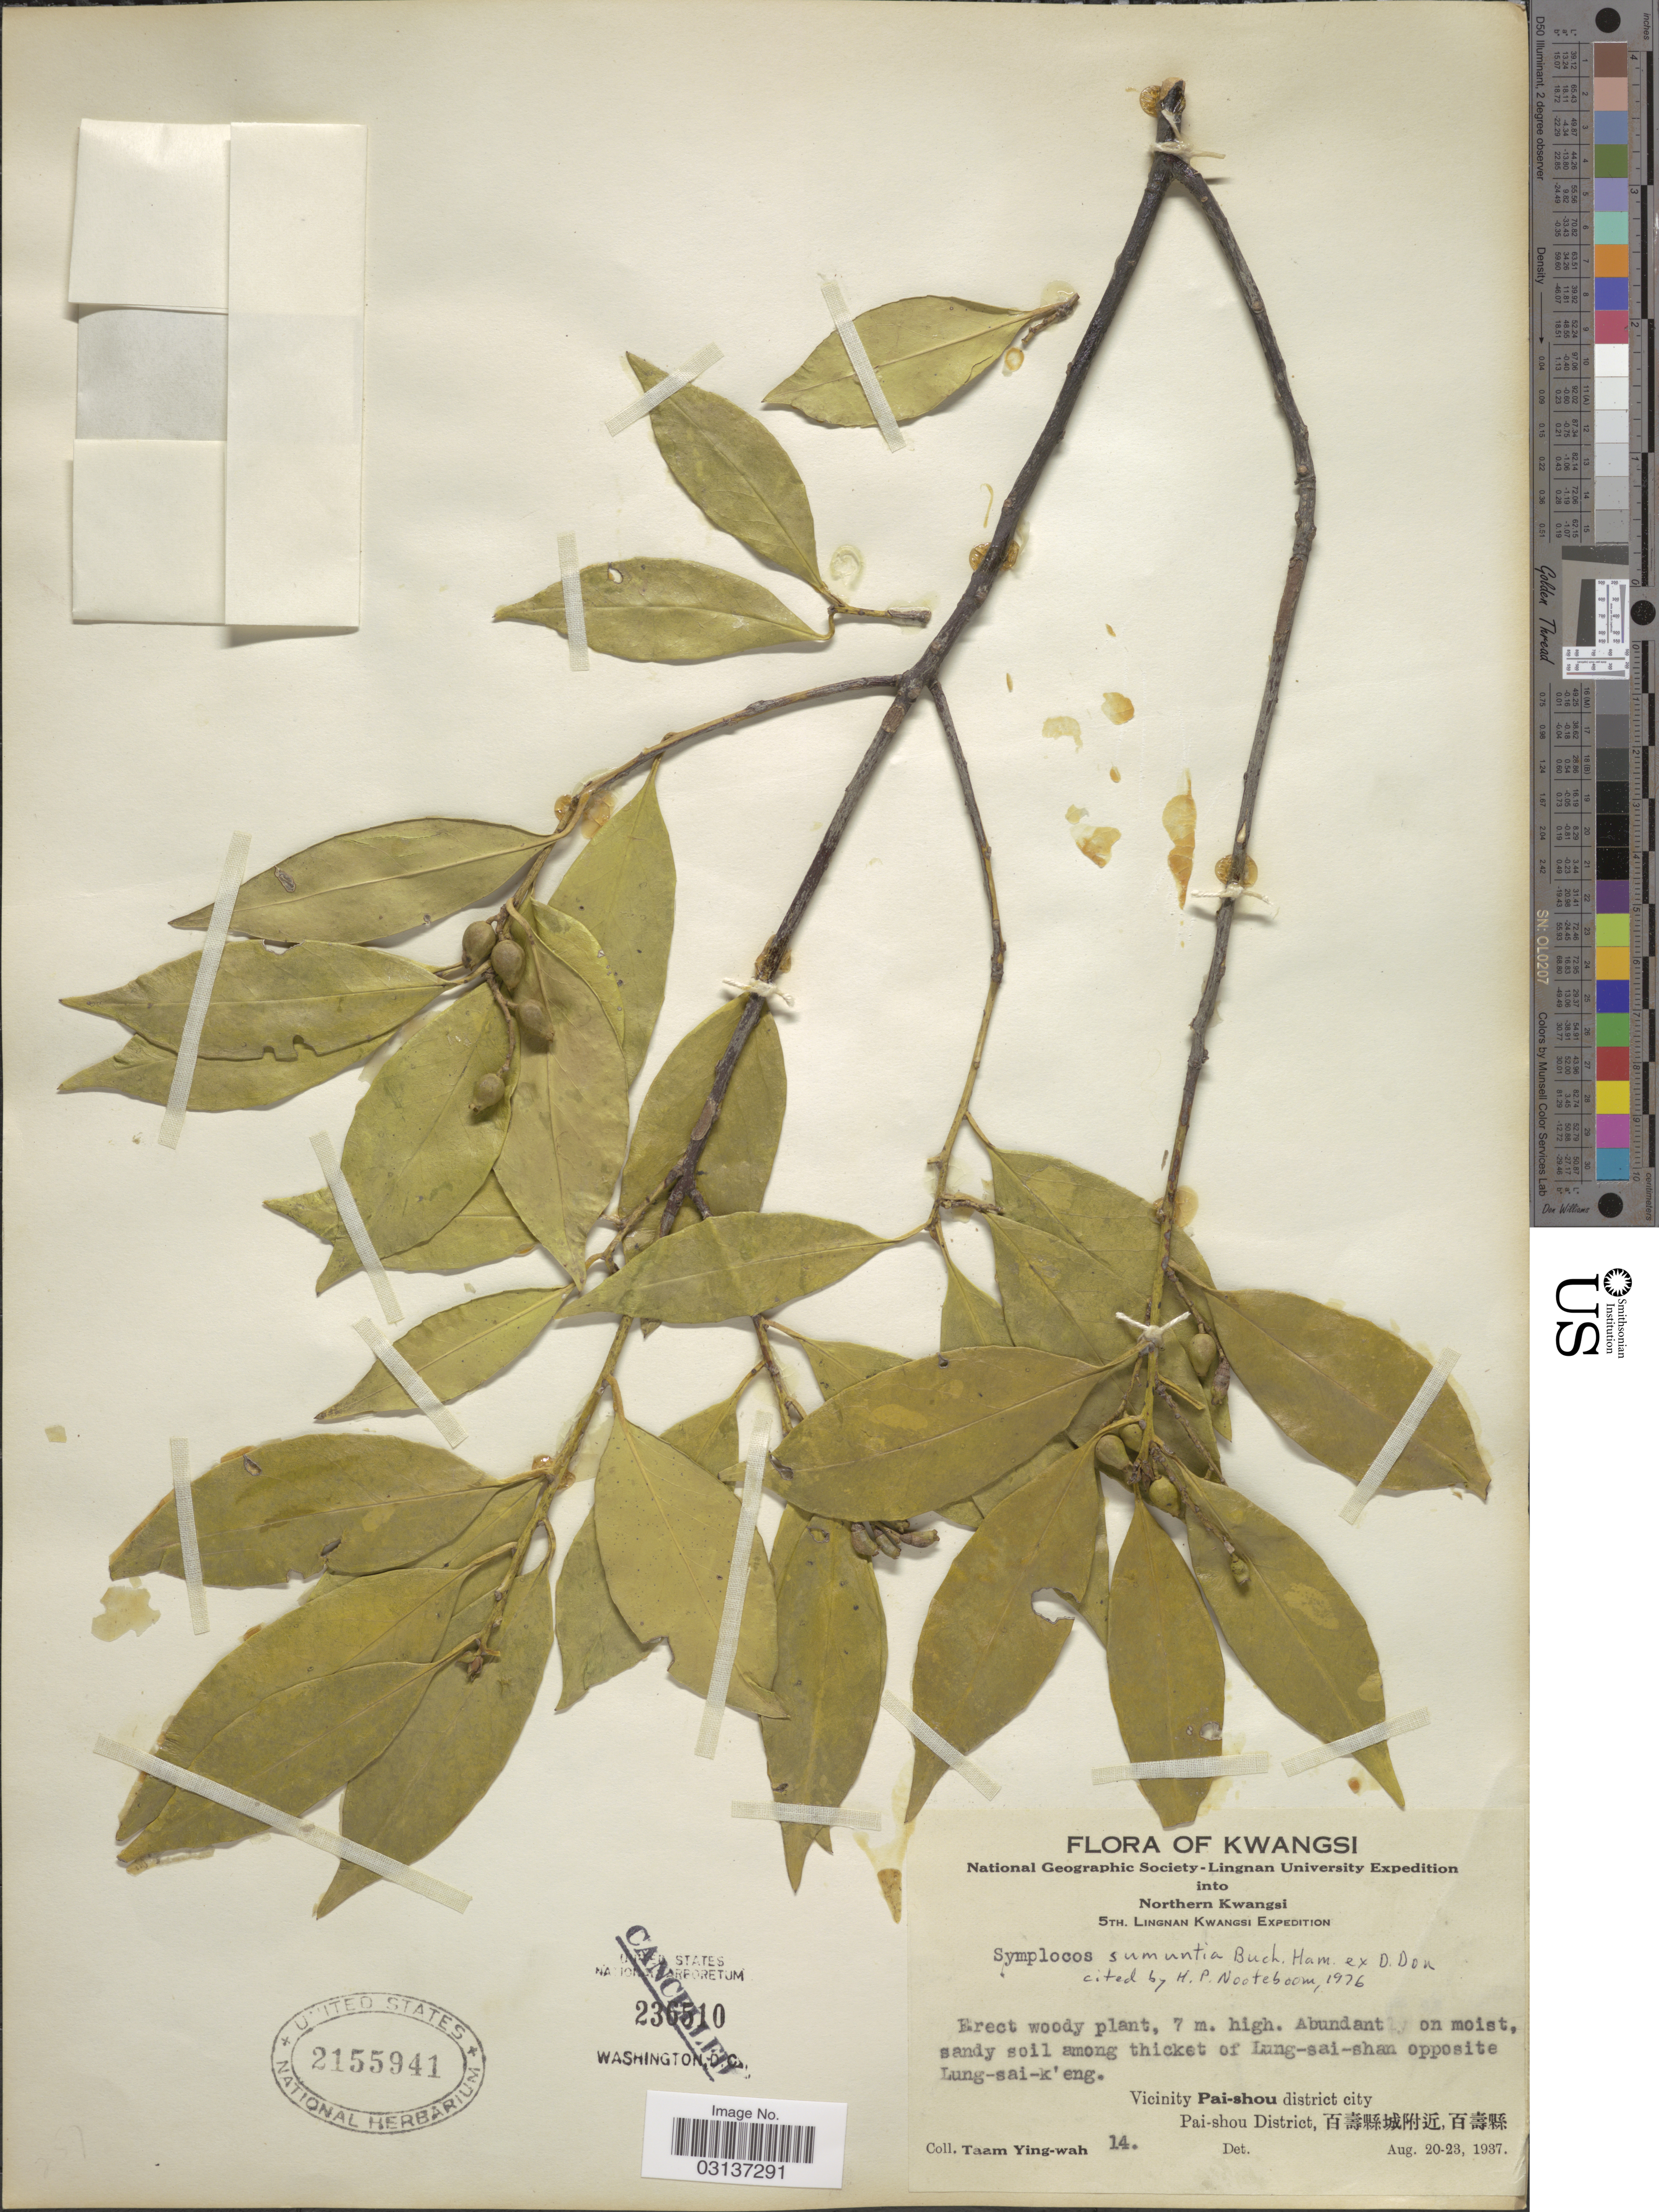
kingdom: Plantae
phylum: Tracheophyta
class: Magnoliopsida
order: Ericales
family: Symplocaceae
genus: Symplocos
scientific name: Symplocos sumuntia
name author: Buch.-Ham. ex D. Don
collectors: Y. W. Taam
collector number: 14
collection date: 1937-08-20/1937-08-23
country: China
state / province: Guangxi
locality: Kwangsi. Northern Kwangsi. Among thicket of Lung-sai-shan opposite Lung-sai-k'eng. Vicinity Pai-Shou district city. Pai-shou District.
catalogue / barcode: US 2155941